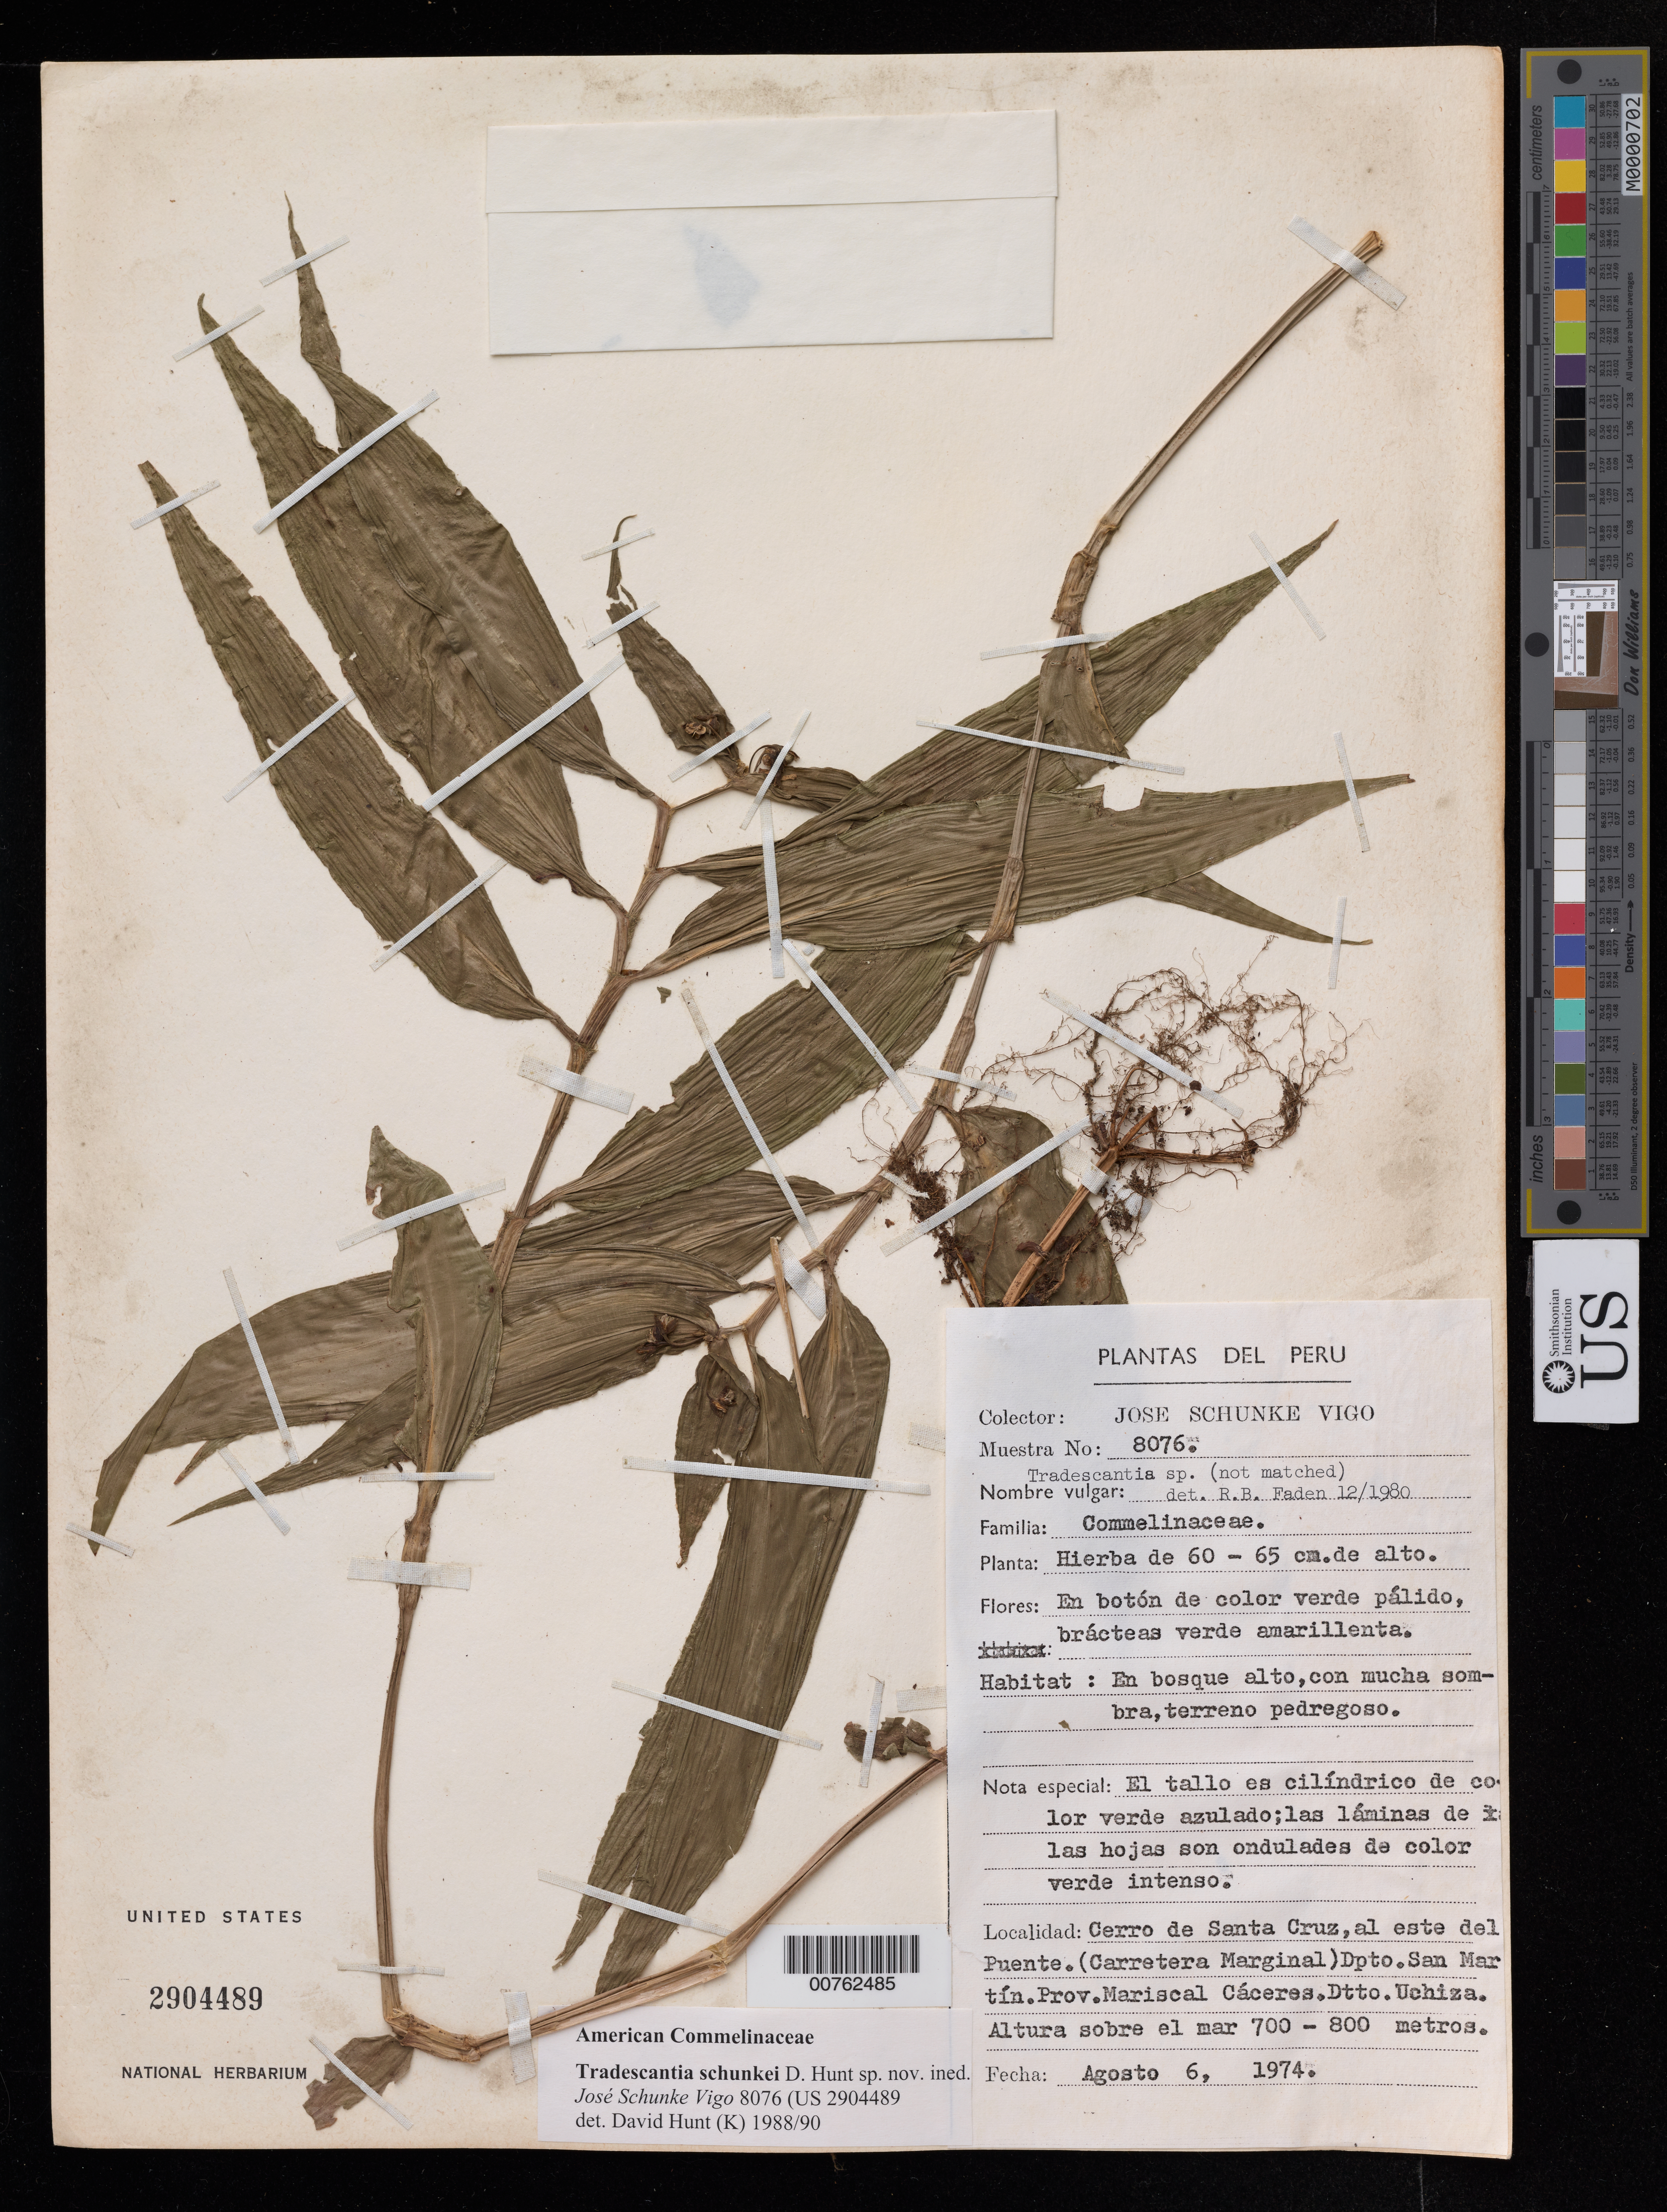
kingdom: Plantae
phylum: Tracheophyta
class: Liliopsida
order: Commelinales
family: Commelinaceae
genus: Tradescantia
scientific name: Tradescantia sp.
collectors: J. Schunke Vigo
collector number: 8076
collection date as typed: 06 Aug 1974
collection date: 1974-08-06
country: Peru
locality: Cerro de Santa Cruz, al este de Puente. (Carretera Marginal) Dpto. San Martin. Prov. Mariscal Caceras. Dtto. Uchiza. Altura sobre el mar 700-800 metros.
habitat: En bosque alto, con mucha somvbra, terreno pedregoso.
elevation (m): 700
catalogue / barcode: US 2904489